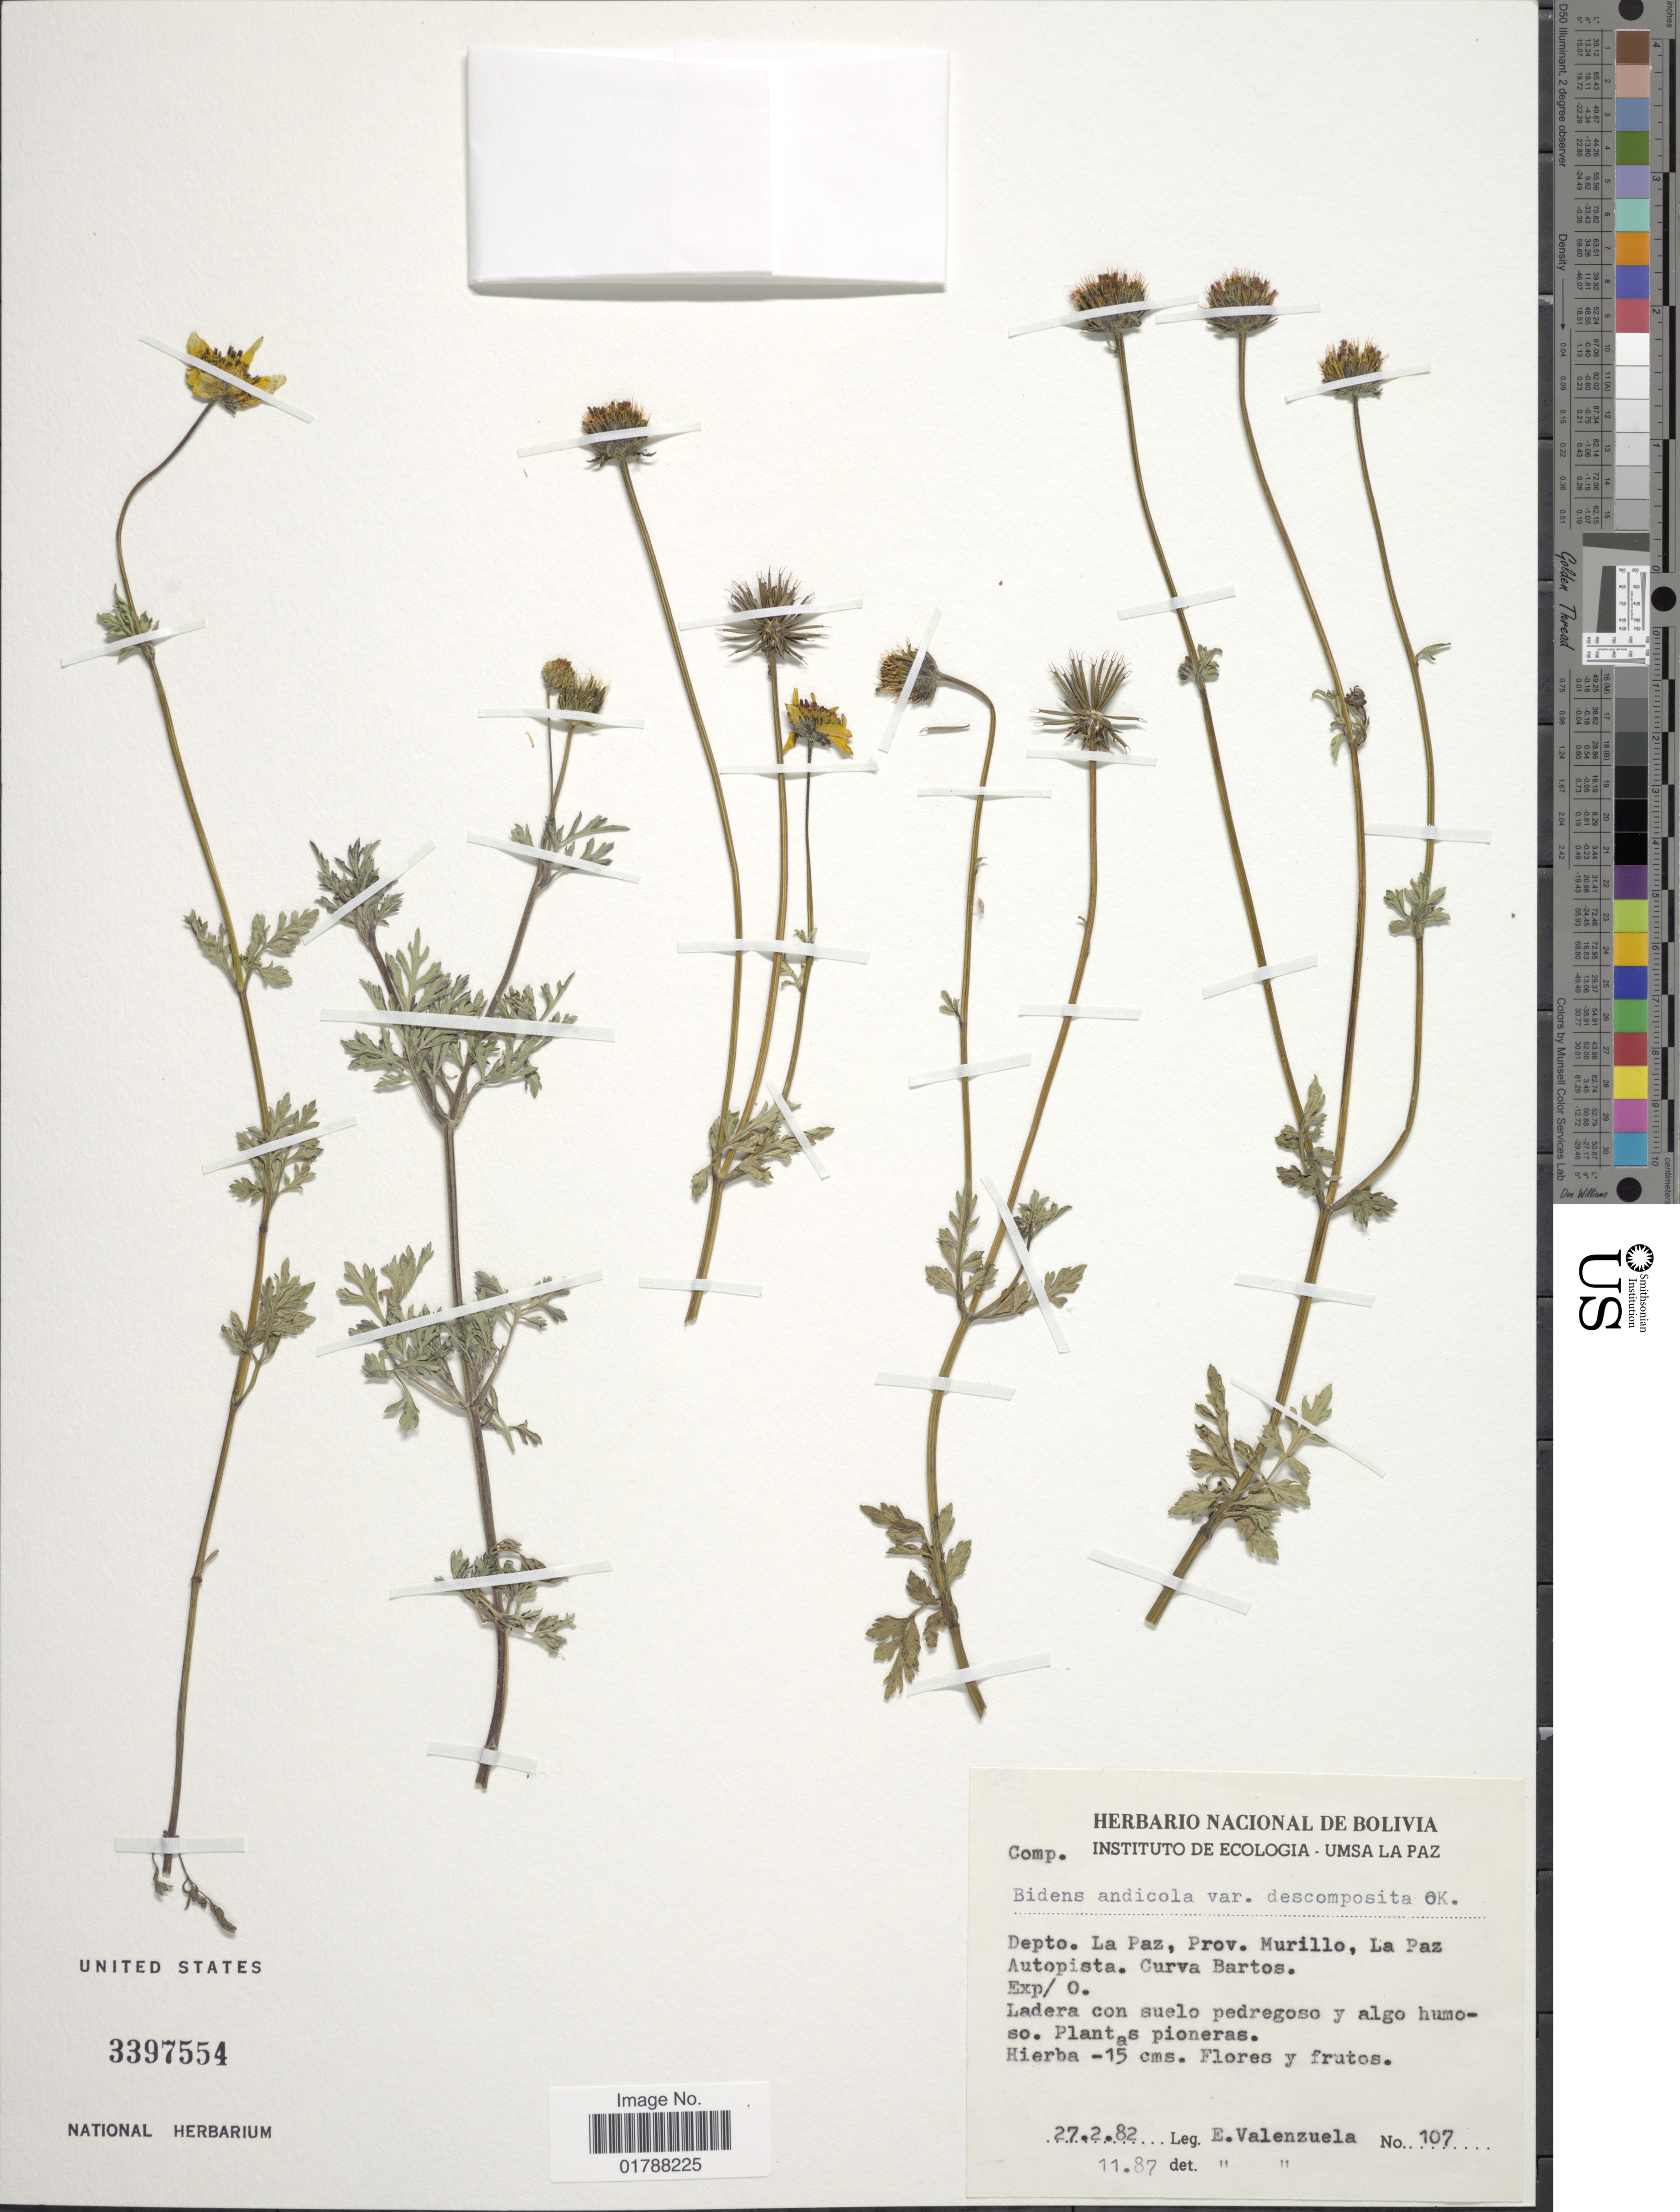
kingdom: Plantae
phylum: Tracheophyta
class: Magnoliopsida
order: Asterales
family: Asteraceae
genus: Bidens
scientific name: Bidens andicola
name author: Kunth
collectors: E. Valenzuela C.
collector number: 107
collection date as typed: Transcribed d/m/y: 27/2/82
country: Bolivia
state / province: La Paz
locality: Prov. Murillo, La Paz Autopista. Curva Bartos. Exp/O.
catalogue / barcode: US 3397554